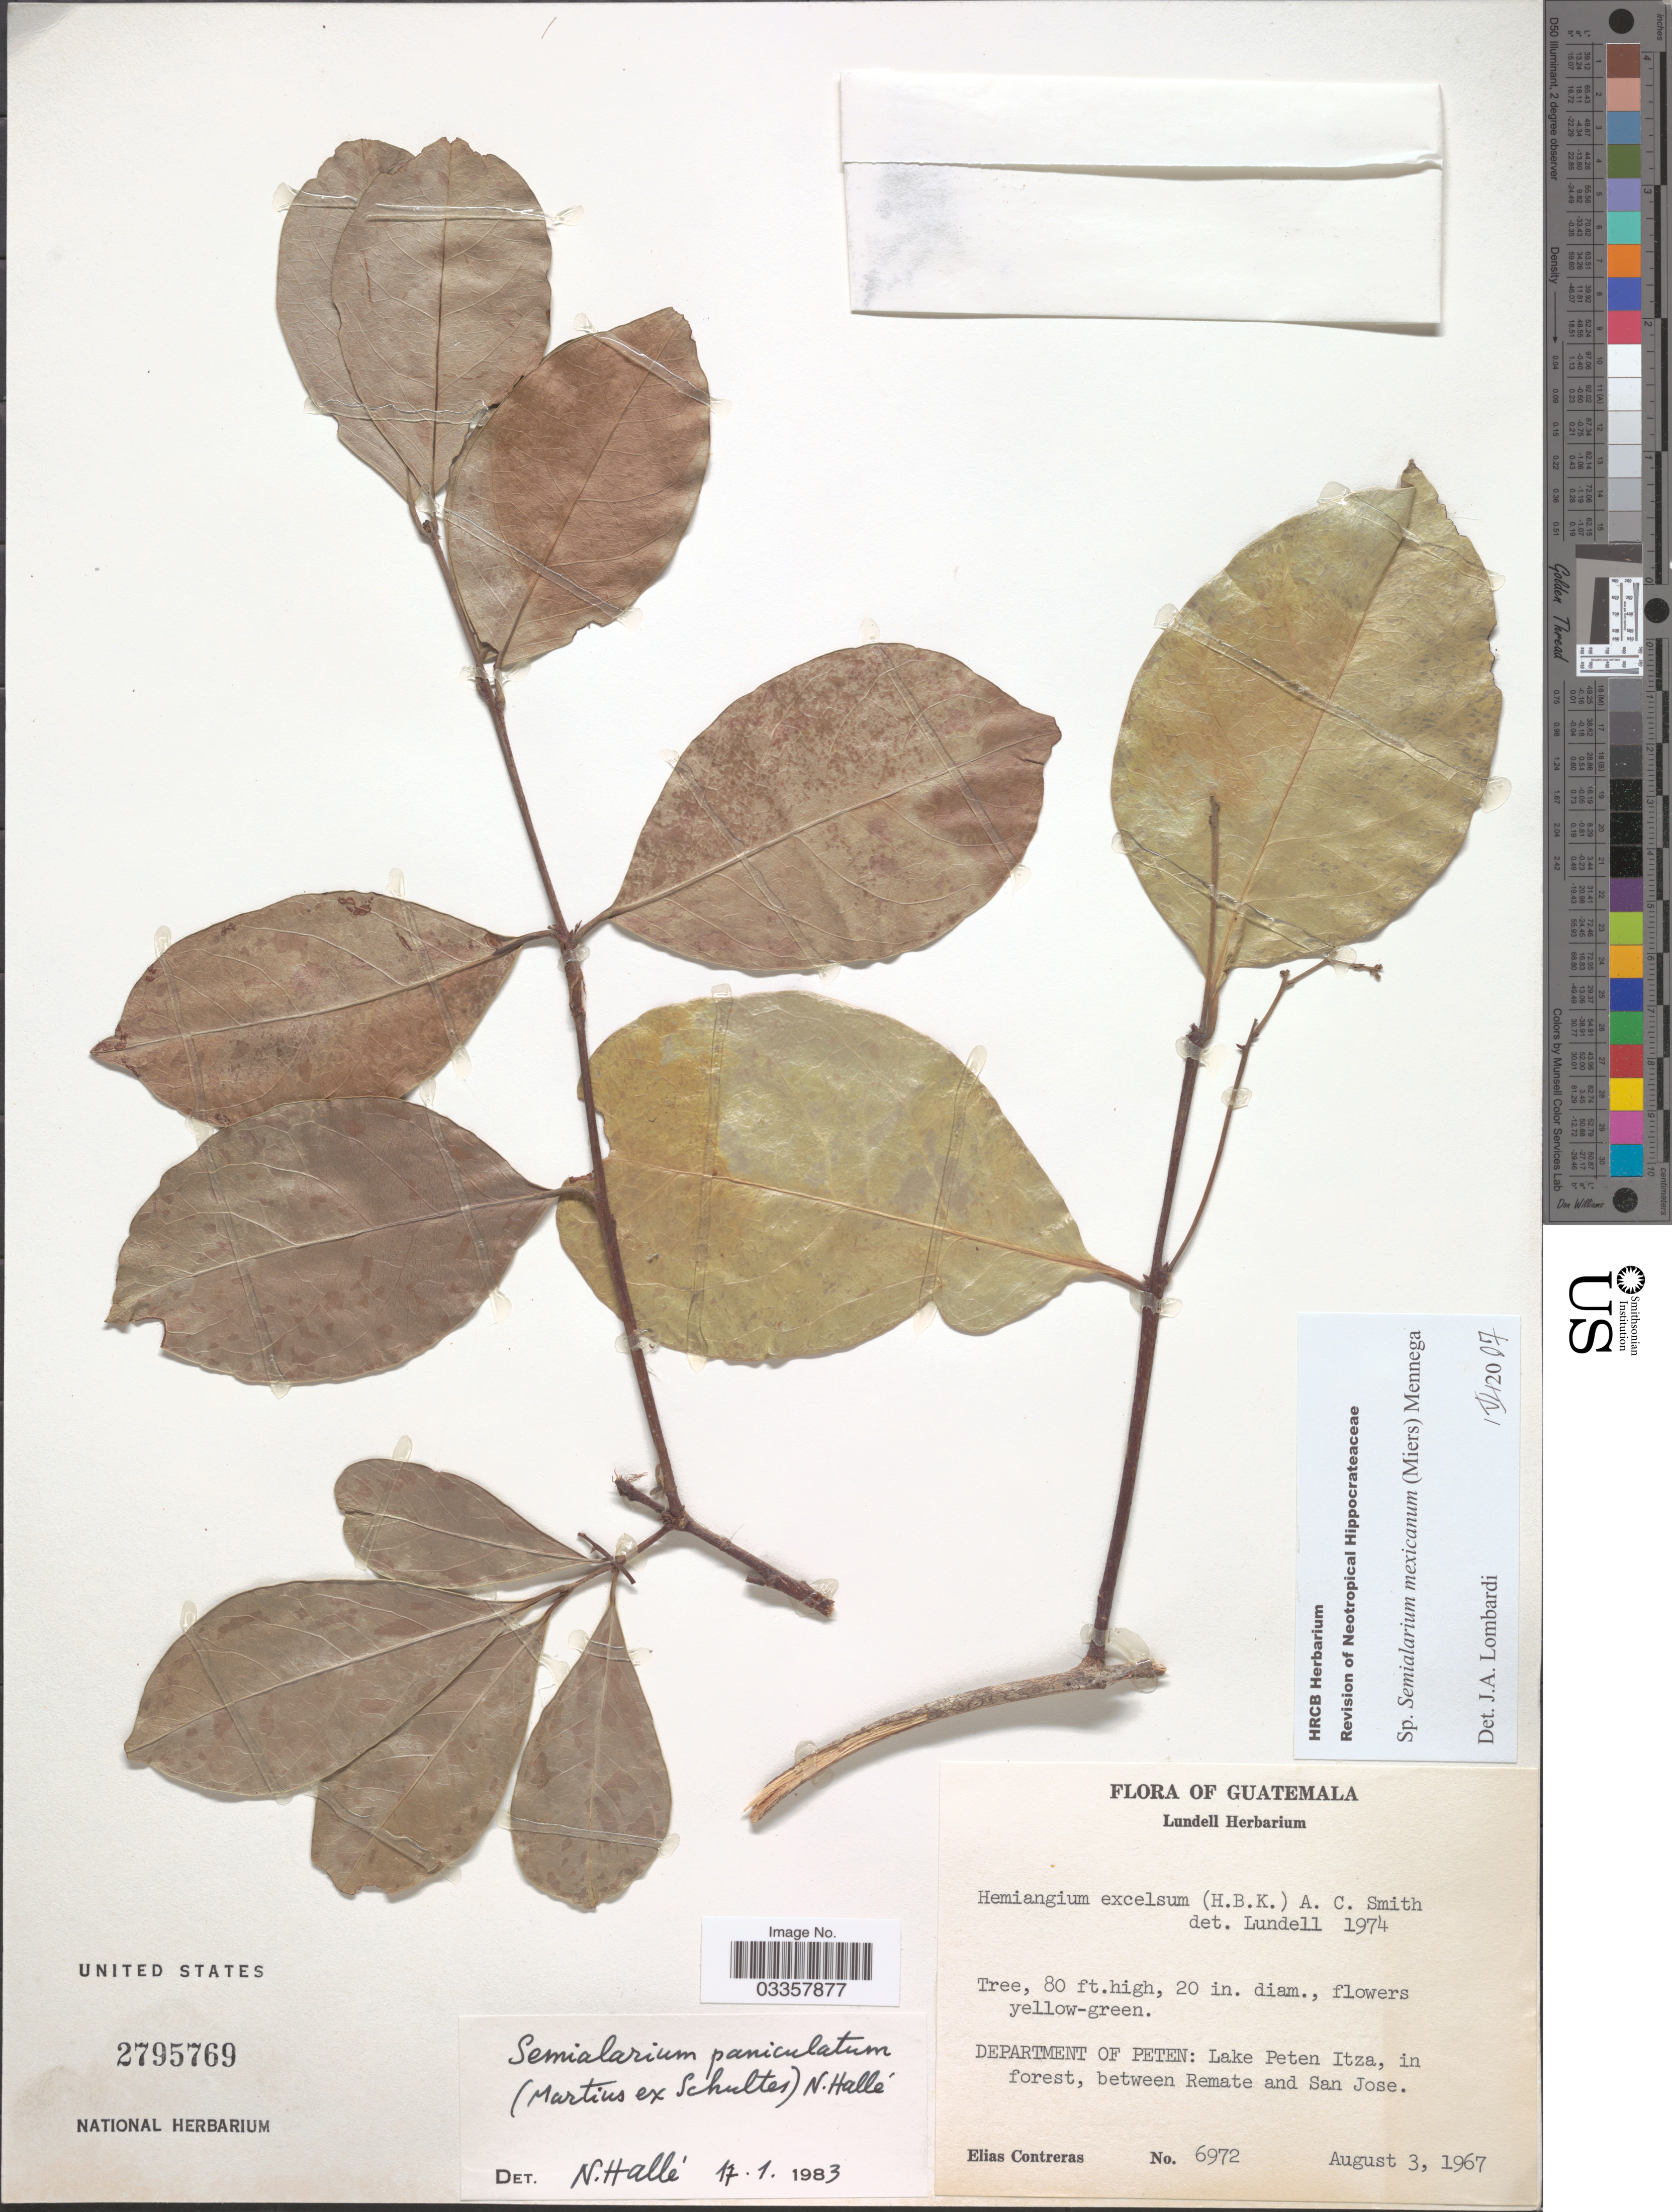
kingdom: Plantae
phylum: Tracheophyta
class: Magnoliopsida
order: Celastrales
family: Celastraceae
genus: Semialarium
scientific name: Semialarium mexicanum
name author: (Miers) Mennega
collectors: E. Contreras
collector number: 6972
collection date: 1967-08-03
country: Guatemala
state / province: El Petén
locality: Department of Peten: Lake Peten Itza, in forest, between Remate and San Jose.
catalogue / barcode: US 2795769